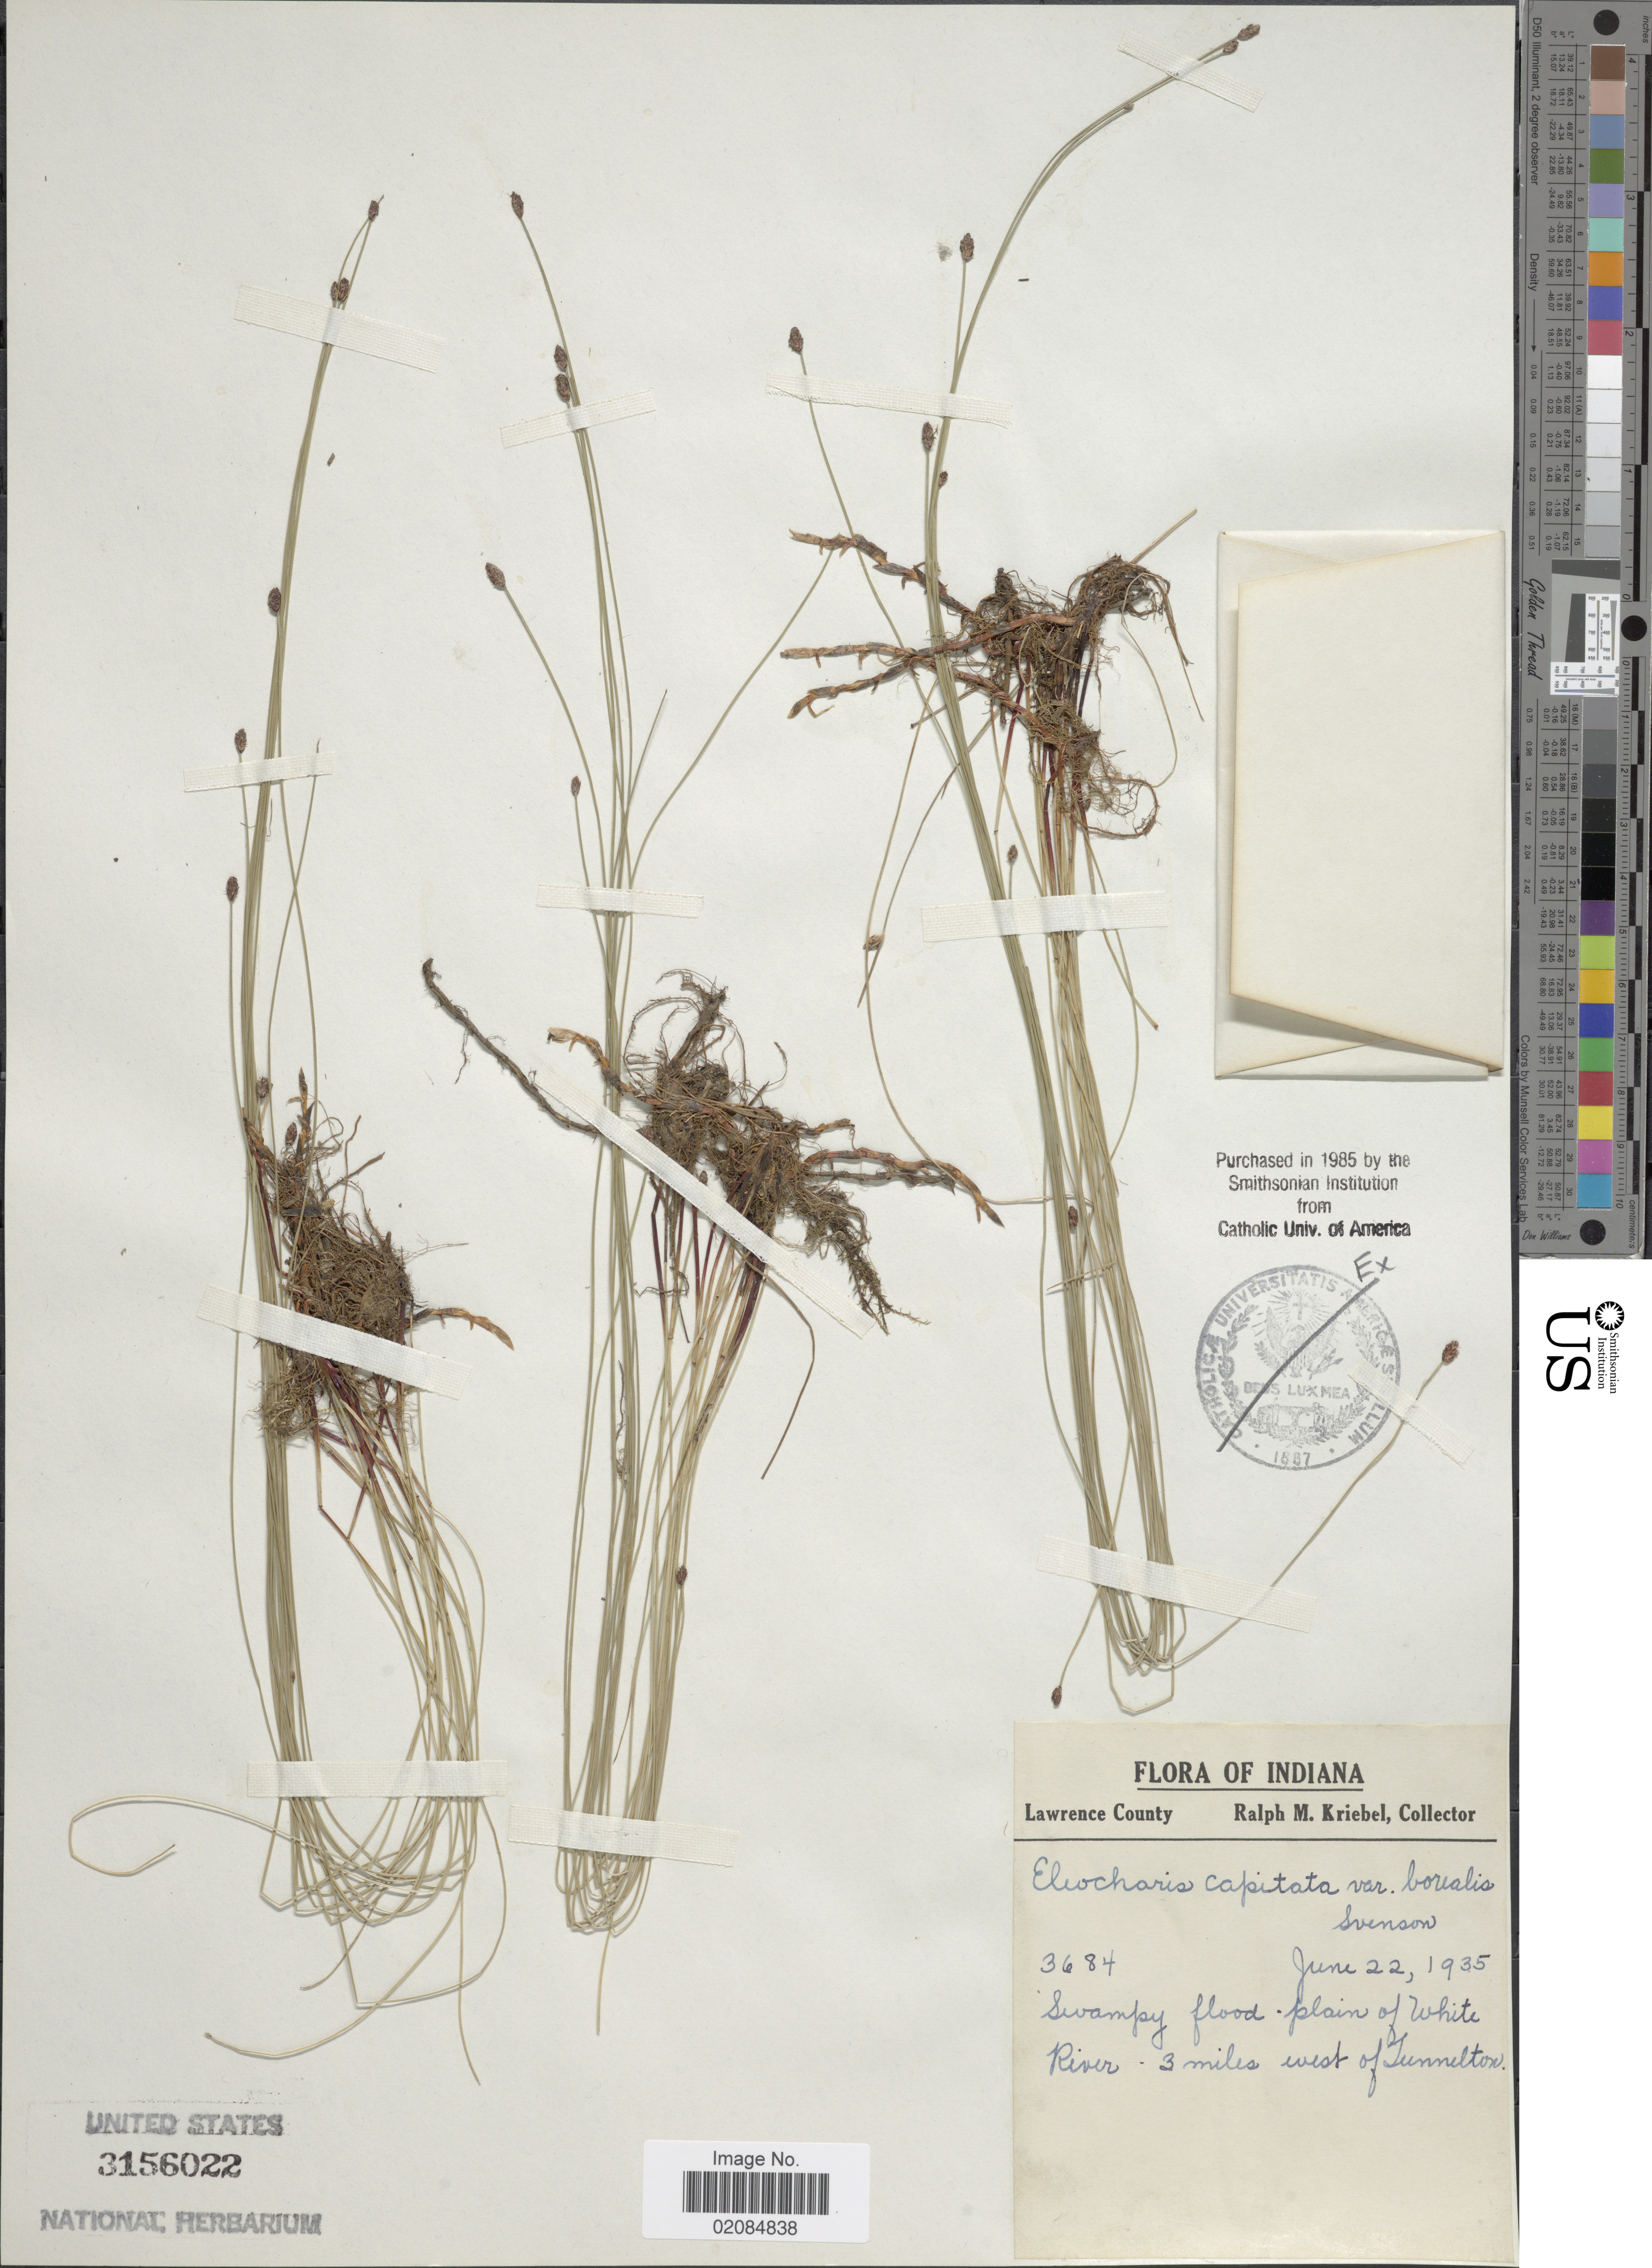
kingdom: Plantae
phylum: Tracheophyta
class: Liliopsida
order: Poales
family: Cyperaceae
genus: Eleocharis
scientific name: Eleocharis elliptica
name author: Kunth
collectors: R. M. Kriebel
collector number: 3684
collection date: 1935-06-22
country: United States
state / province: Indiana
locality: Lawrence County. Plain of White River. 3 miles west of Tunnelton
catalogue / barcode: US 3156022